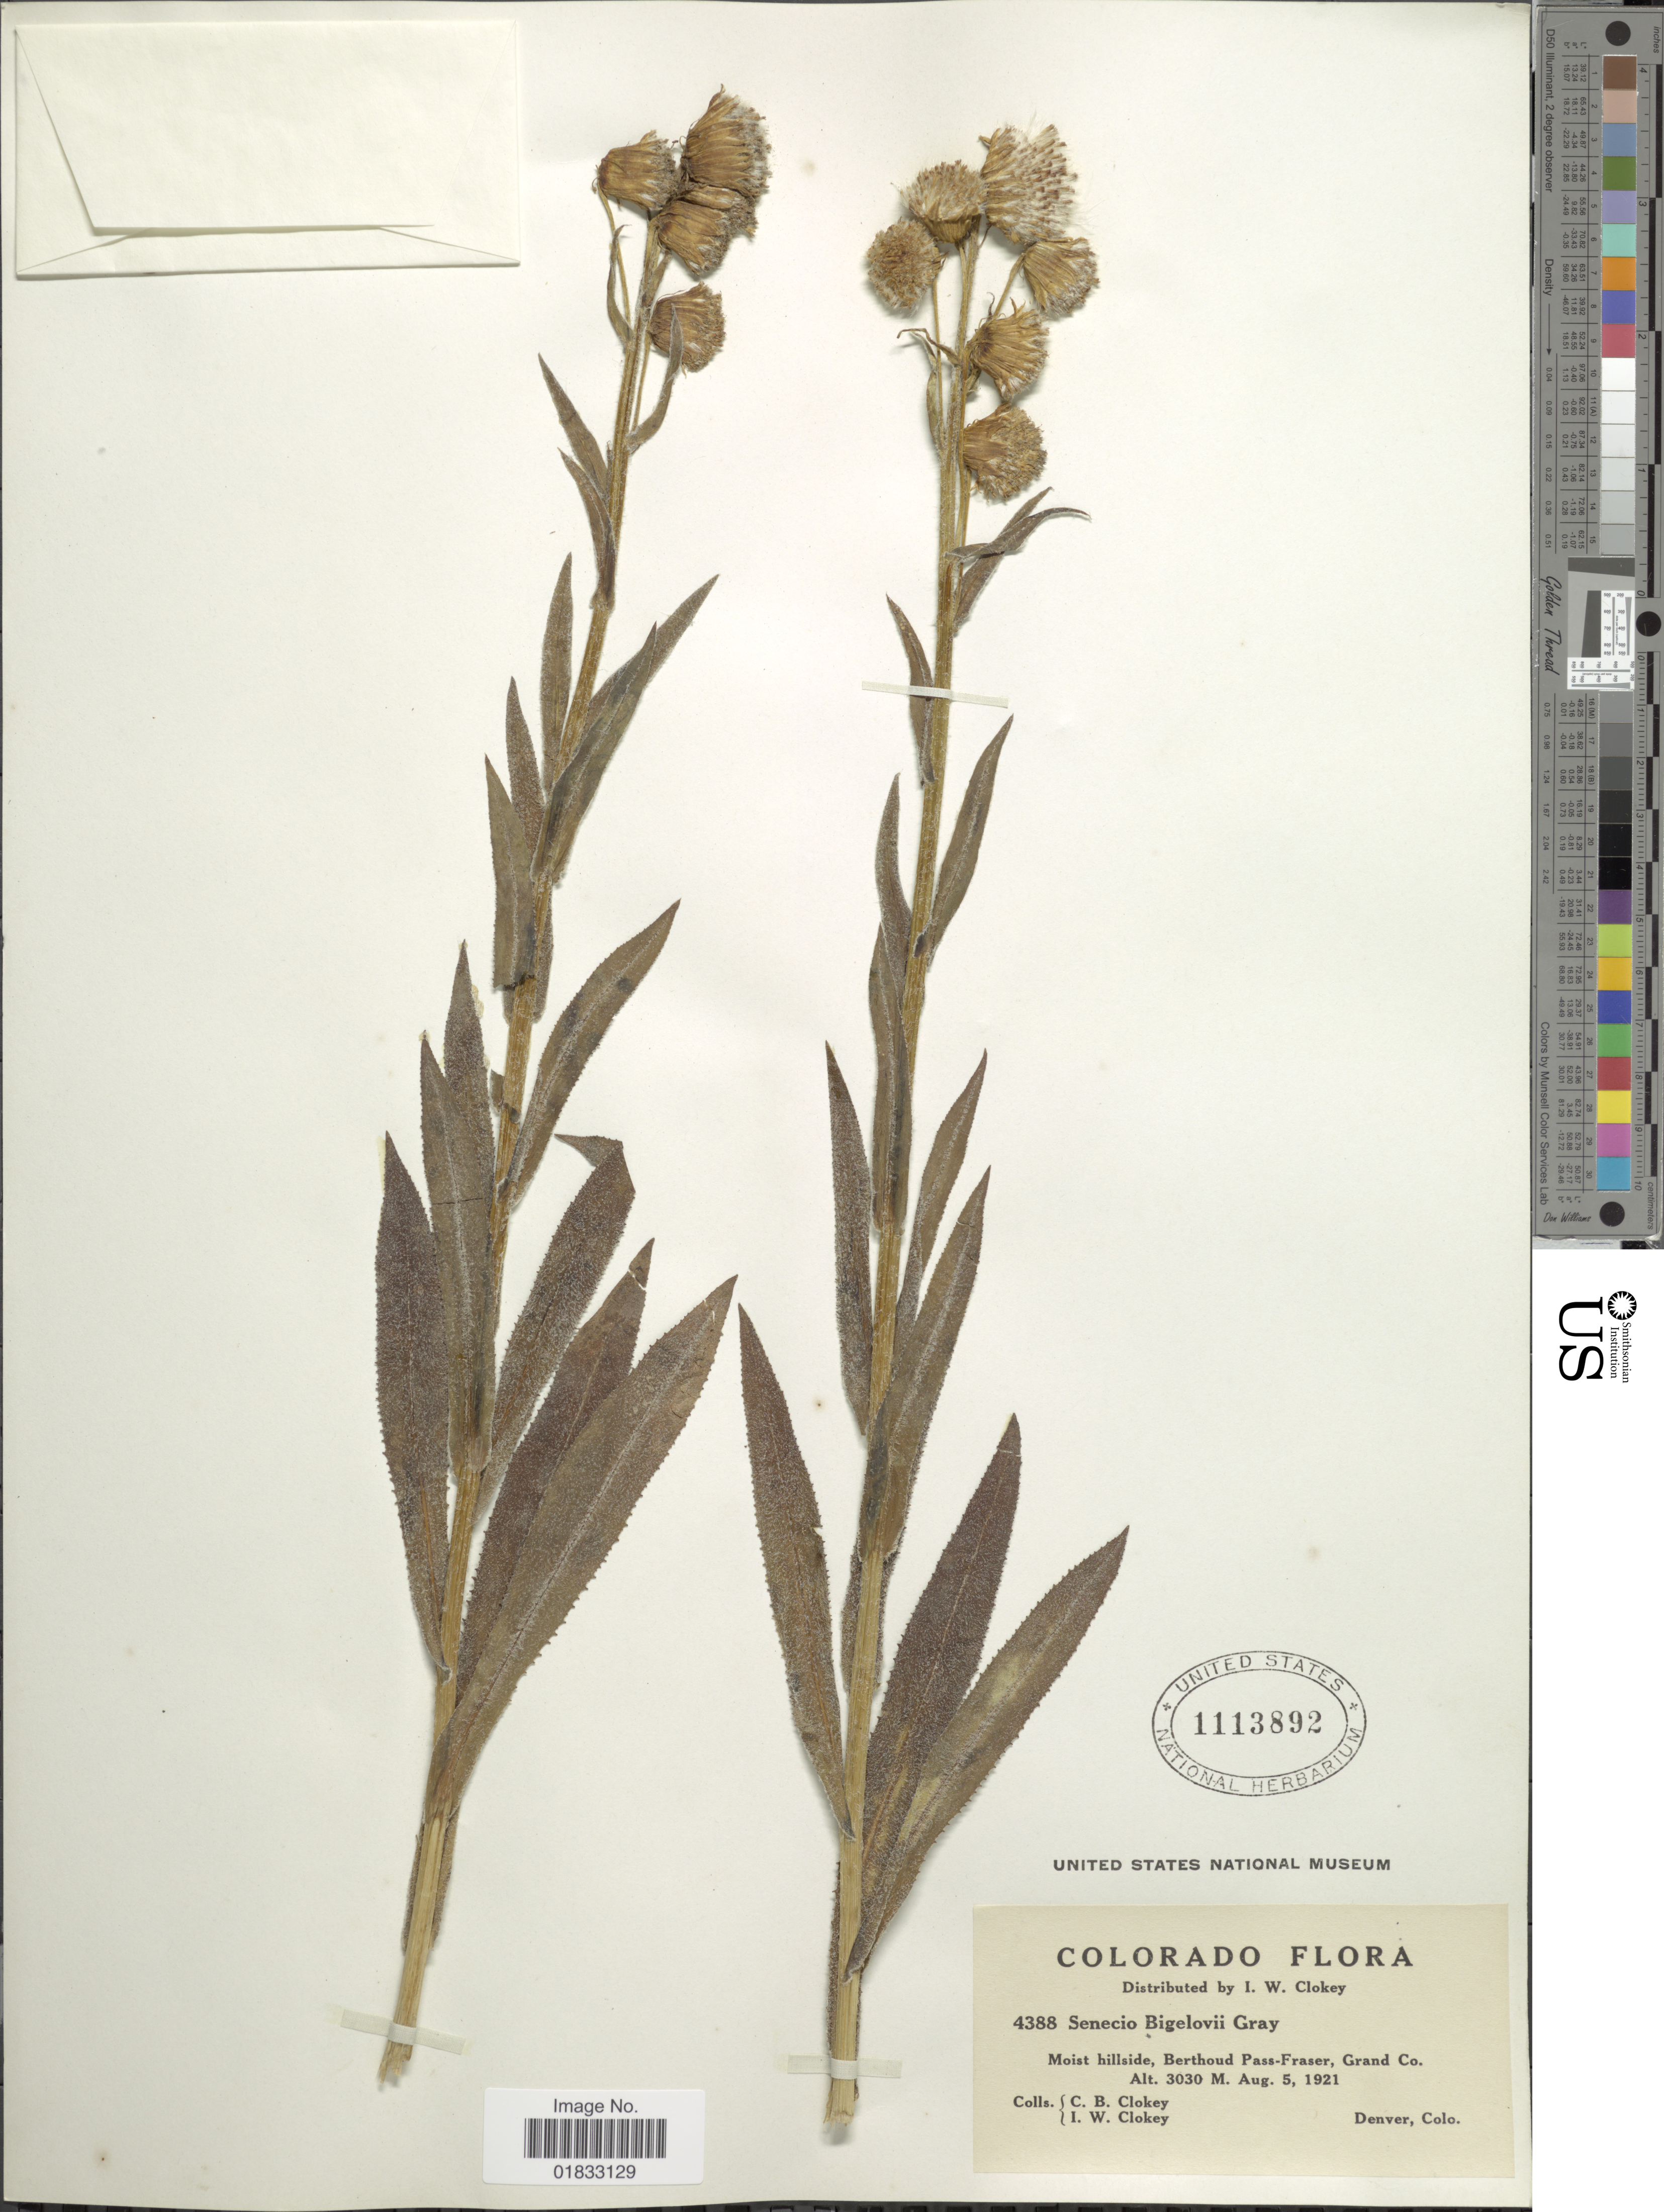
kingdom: Plantae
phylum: Tracheophyta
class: Magnoliopsida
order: Asterales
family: Asteraceae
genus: Senecio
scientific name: Senecio bigelovii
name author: A. Gray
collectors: C. Clokey & I. W. Clokey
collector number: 4388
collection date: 1921-08-05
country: United States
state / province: Colorado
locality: Moist hillside, Berthoud Pass-Fraser, Grand Co.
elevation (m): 3030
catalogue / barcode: US 1113892